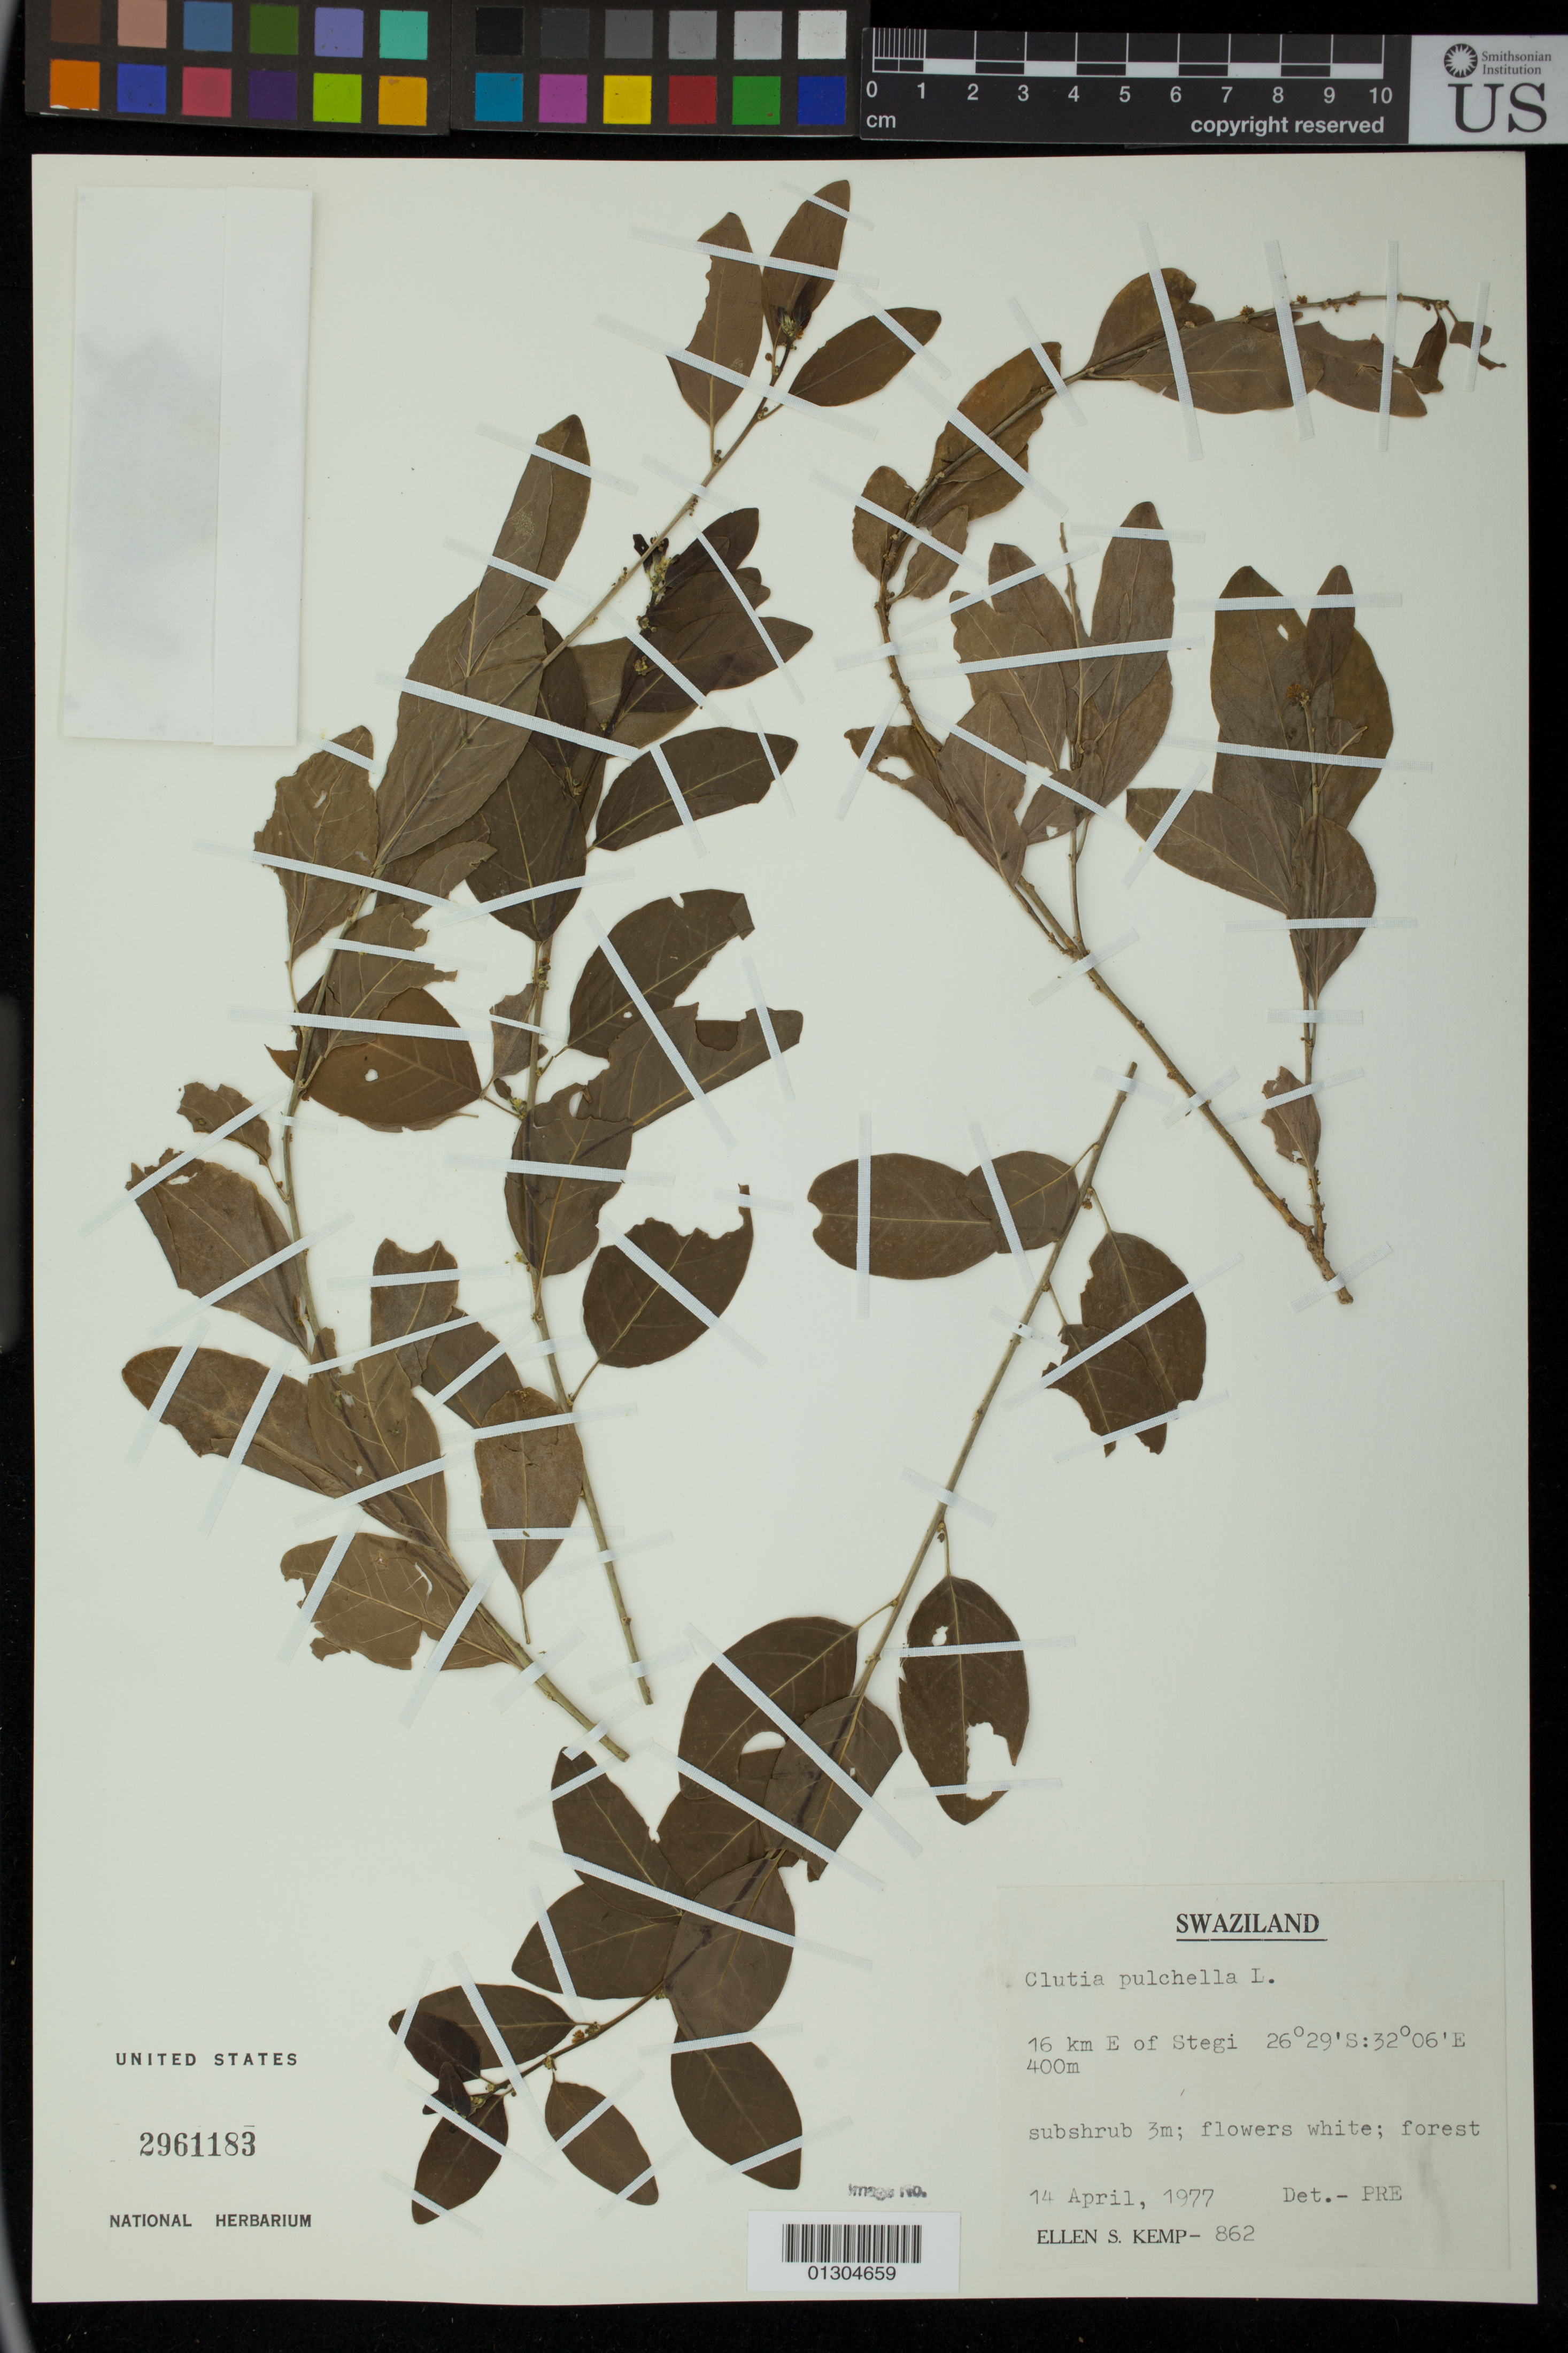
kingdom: Plantae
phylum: Tracheophyta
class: Magnoliopsida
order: Malpighiales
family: Peraceae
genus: Clutia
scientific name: Clutia pulchella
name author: L.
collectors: E. S. Kemp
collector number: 862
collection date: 1977-04-14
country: Eswatini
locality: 16 km E of Stegi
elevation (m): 400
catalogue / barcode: US 2961183